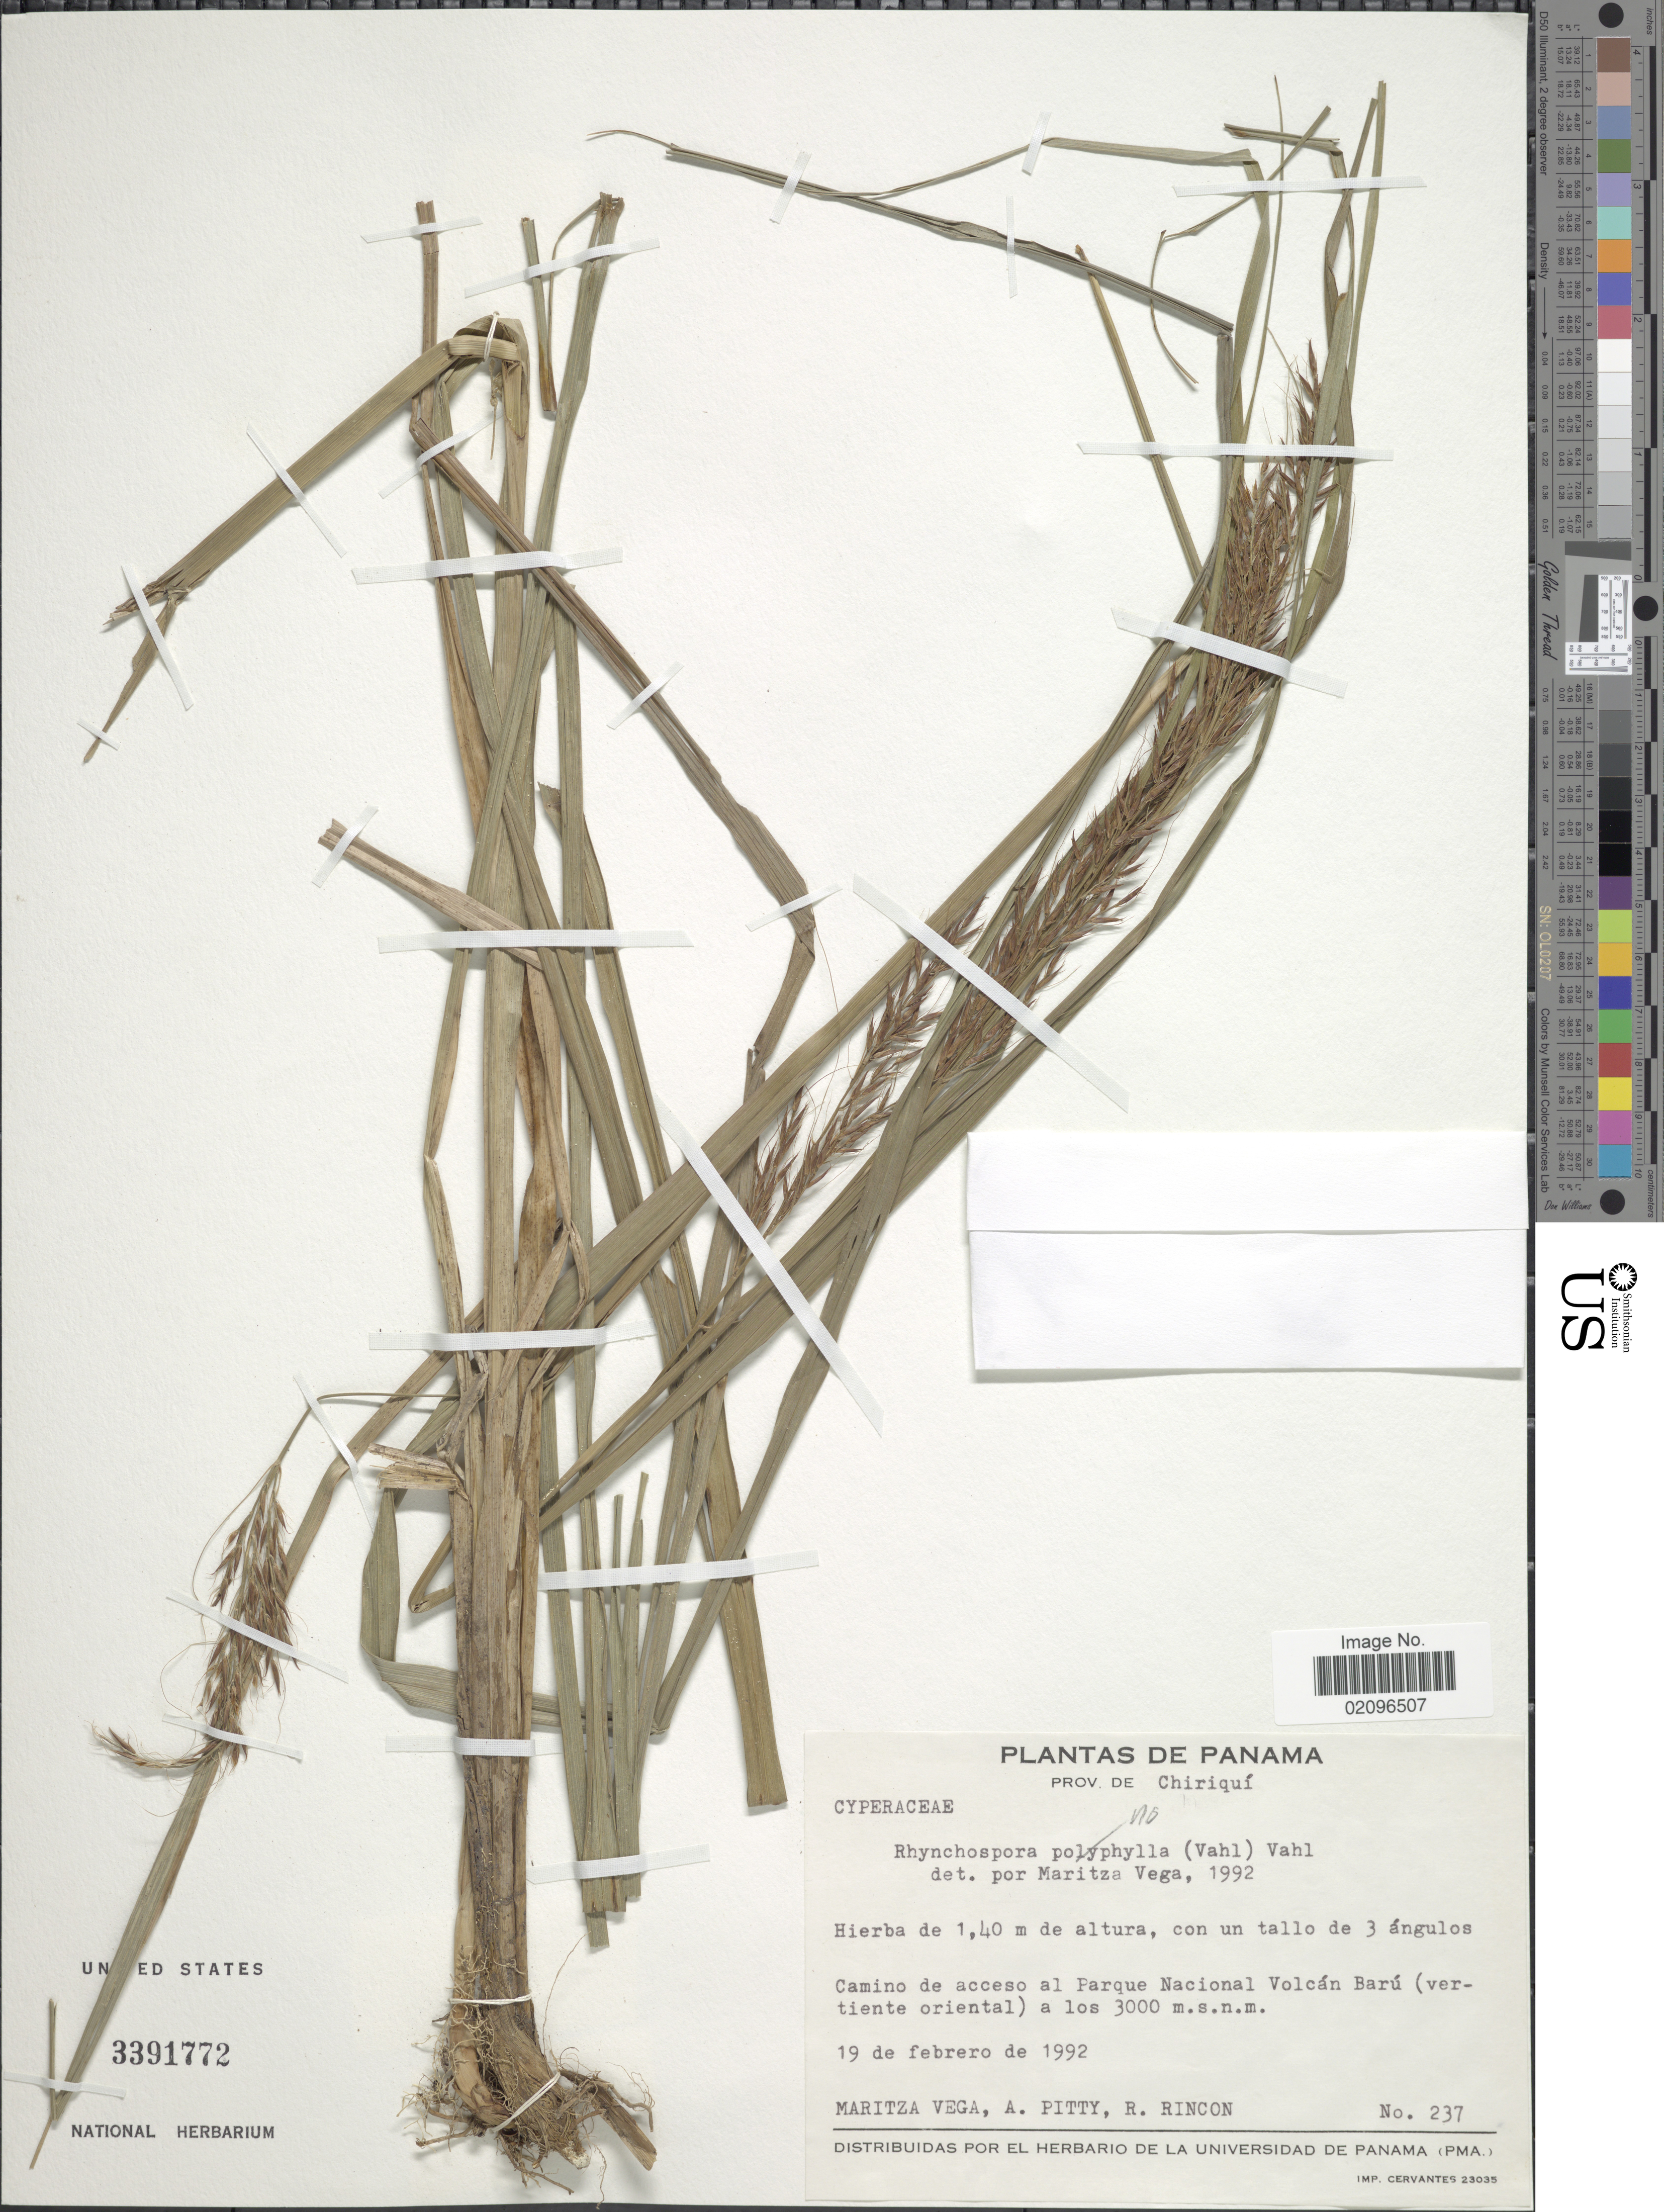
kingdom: Plantae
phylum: Tracheophyta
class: Liliopsida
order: Poales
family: Cyperaceae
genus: Rhynchospora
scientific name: Rhynchospora sp.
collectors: M. Vega, A. Pitty & R. Rincon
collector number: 237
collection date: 1992-02-19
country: Panama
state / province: Chiriqui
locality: Prov. de Chiriqui. Camico de acceso al Parque Nacional Volcan Baru (vertiente oriental).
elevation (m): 3000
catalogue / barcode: US 3391772